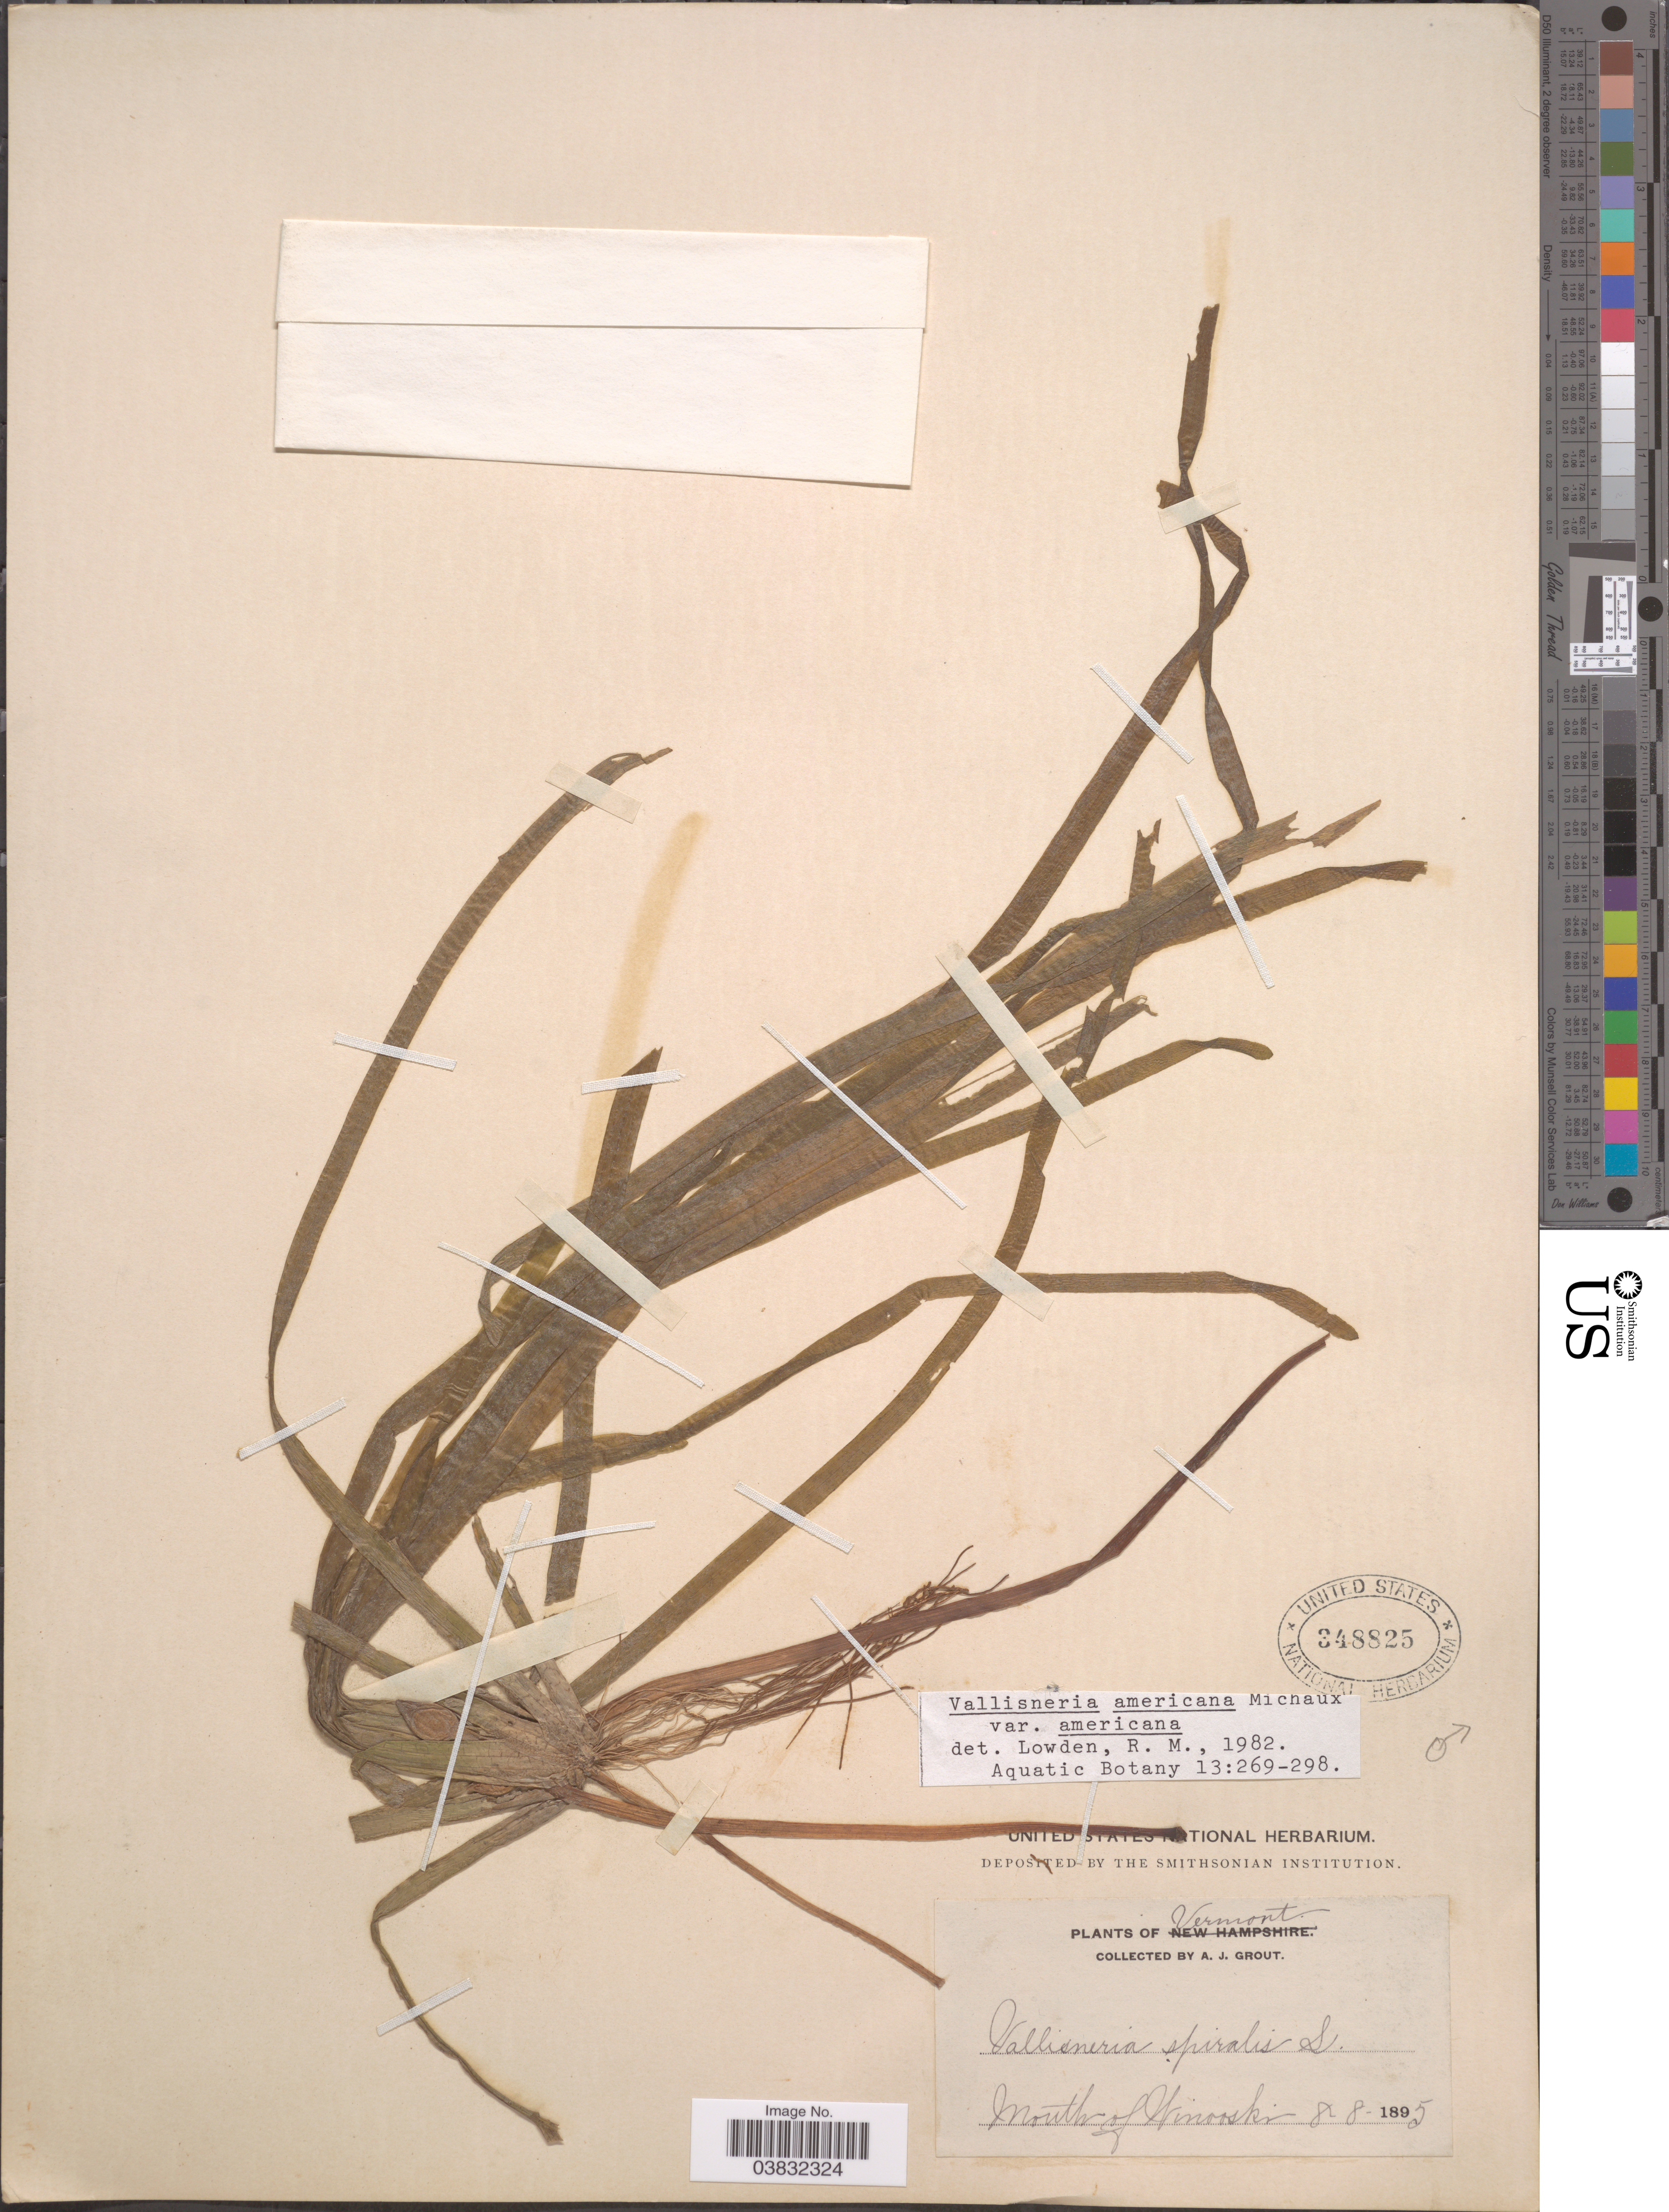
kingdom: Plantae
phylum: Tracheophyta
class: Liliopsida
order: Alismatales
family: Hydrocharitaceae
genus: Vallisneria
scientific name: Vallisneria americana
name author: Michx.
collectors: A. J. Grout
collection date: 1895-08-08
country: United States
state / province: Vermont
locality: Mouth of Winooski.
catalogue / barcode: US 348825